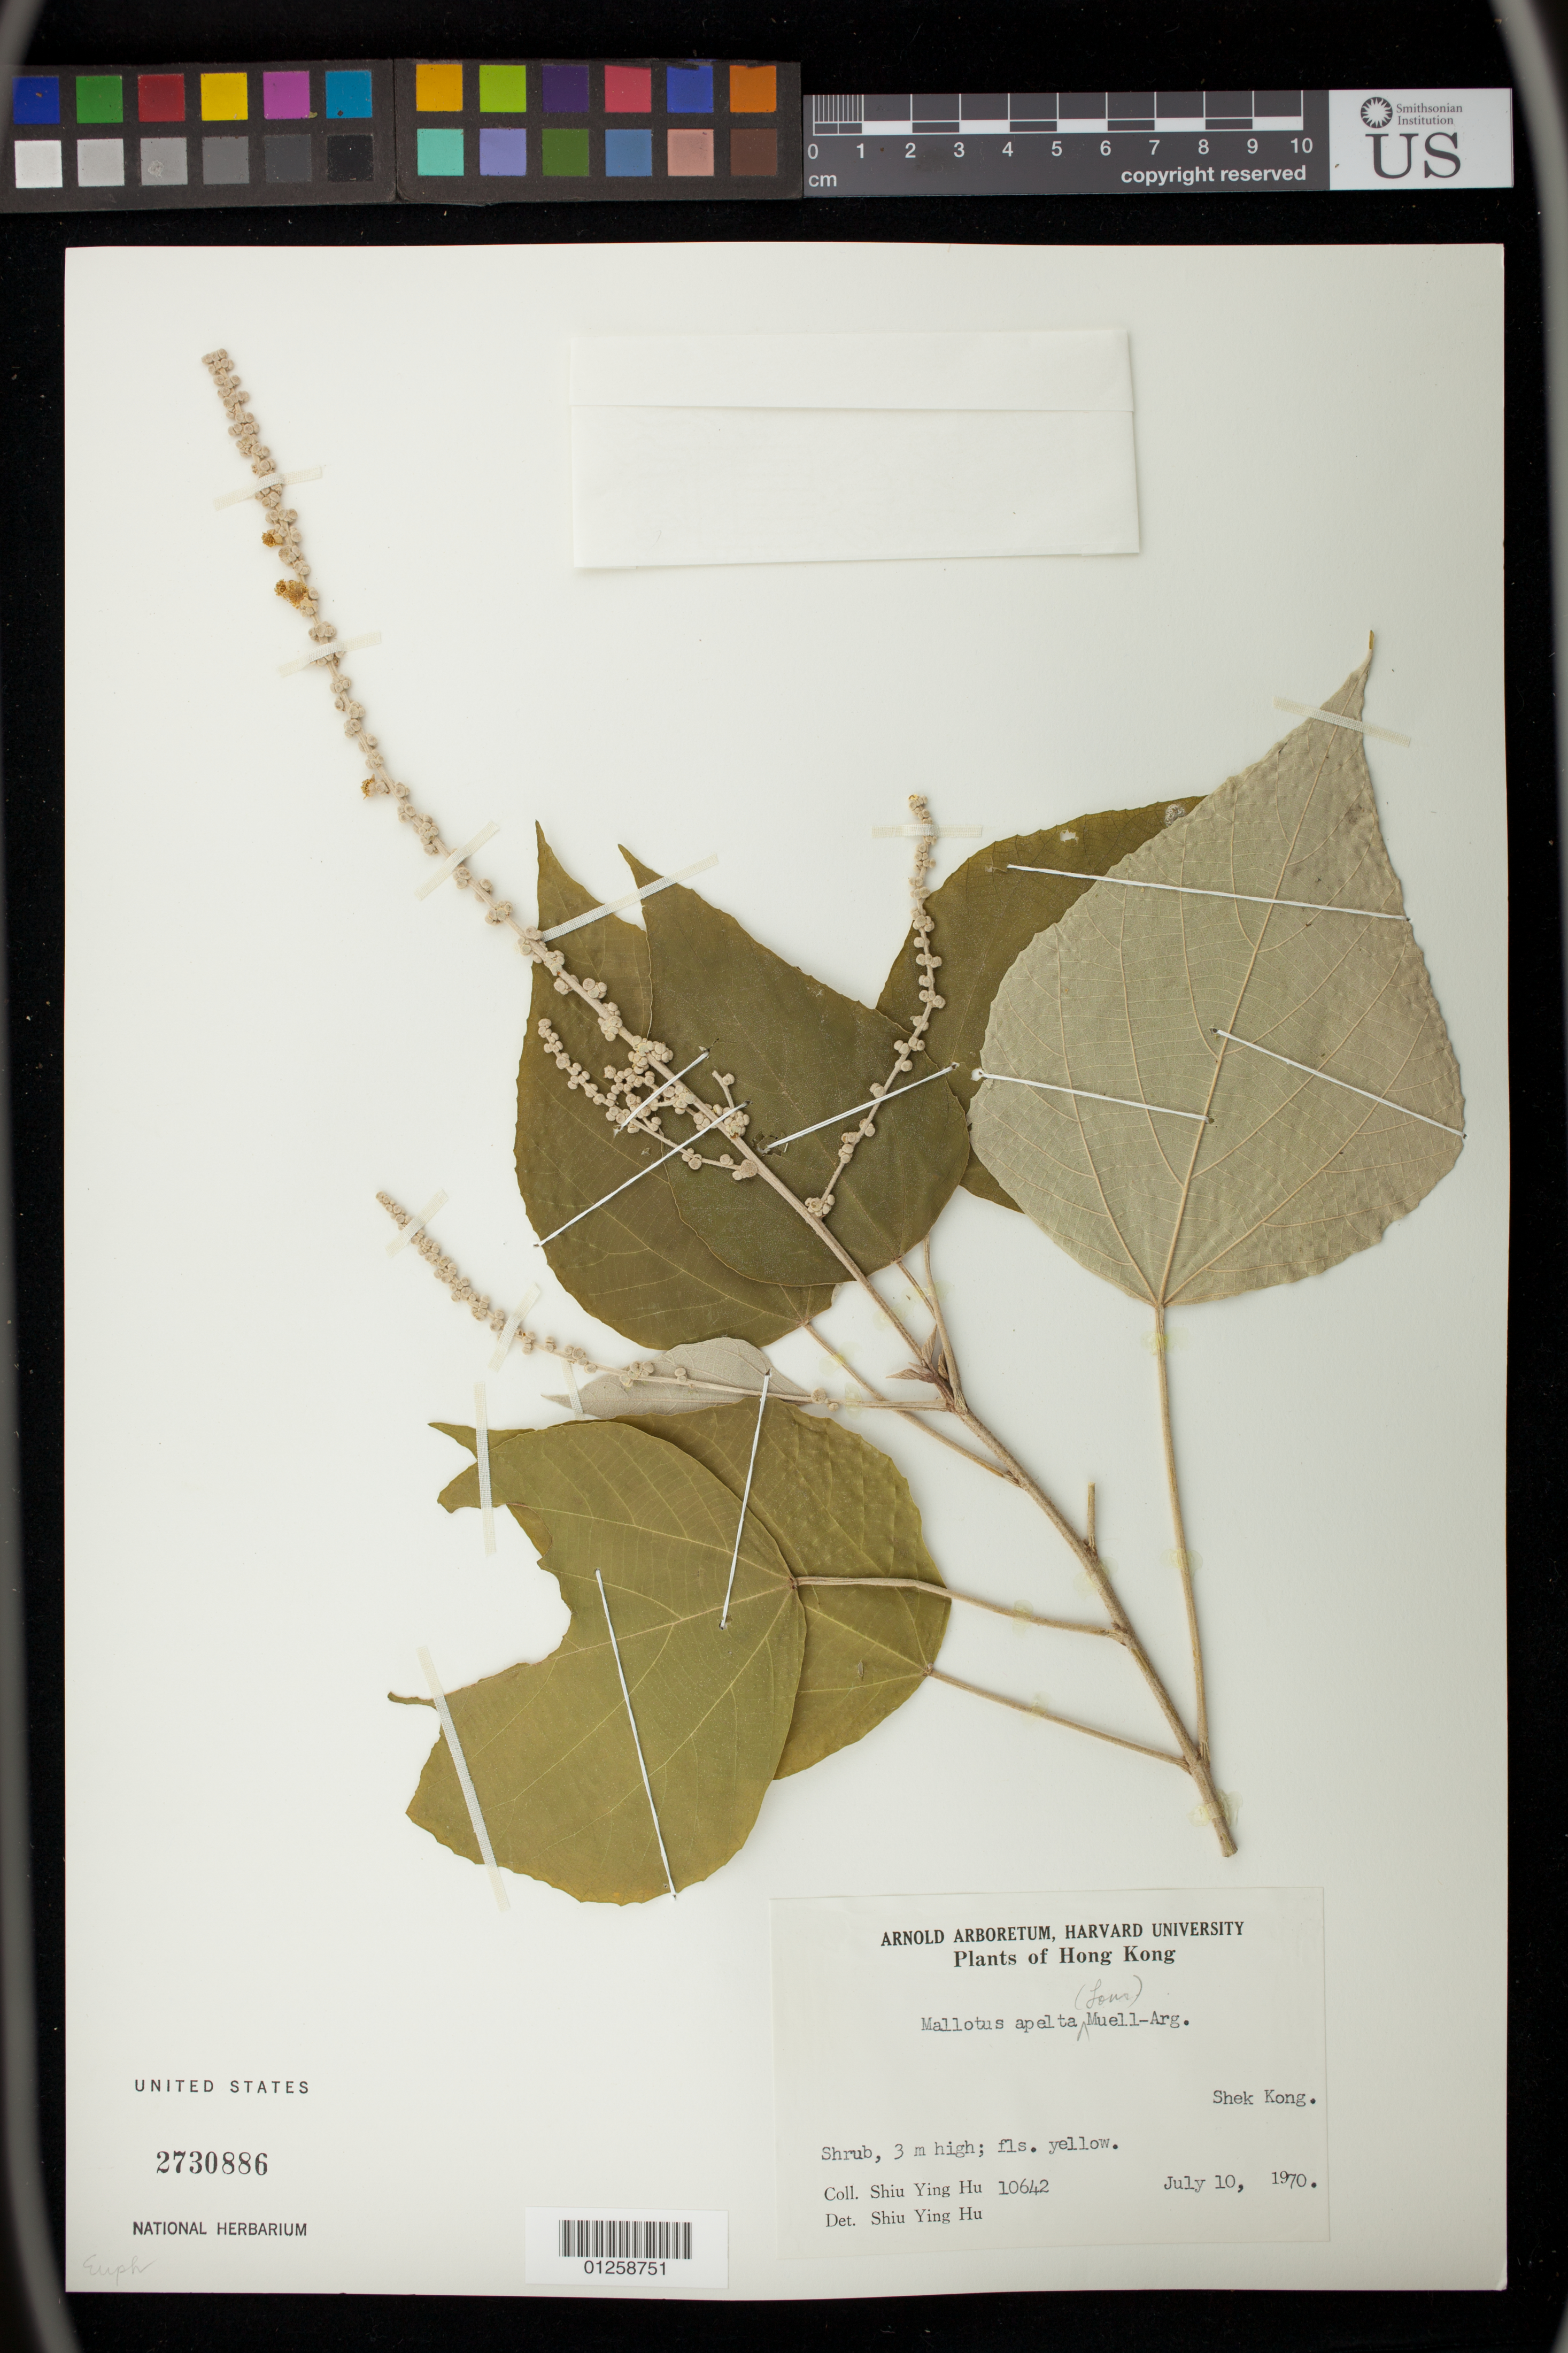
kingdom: Plantae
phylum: Tracheophyta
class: Magnoliopsida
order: Malpighiales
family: Euphorbiaceae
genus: Mallotus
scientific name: Mallotus apelta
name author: (Lour.) Müll. Arg.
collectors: S. Y. Hu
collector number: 10642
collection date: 1970-07-10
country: China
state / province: Hong Kong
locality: Shek Kong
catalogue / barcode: US 2730886